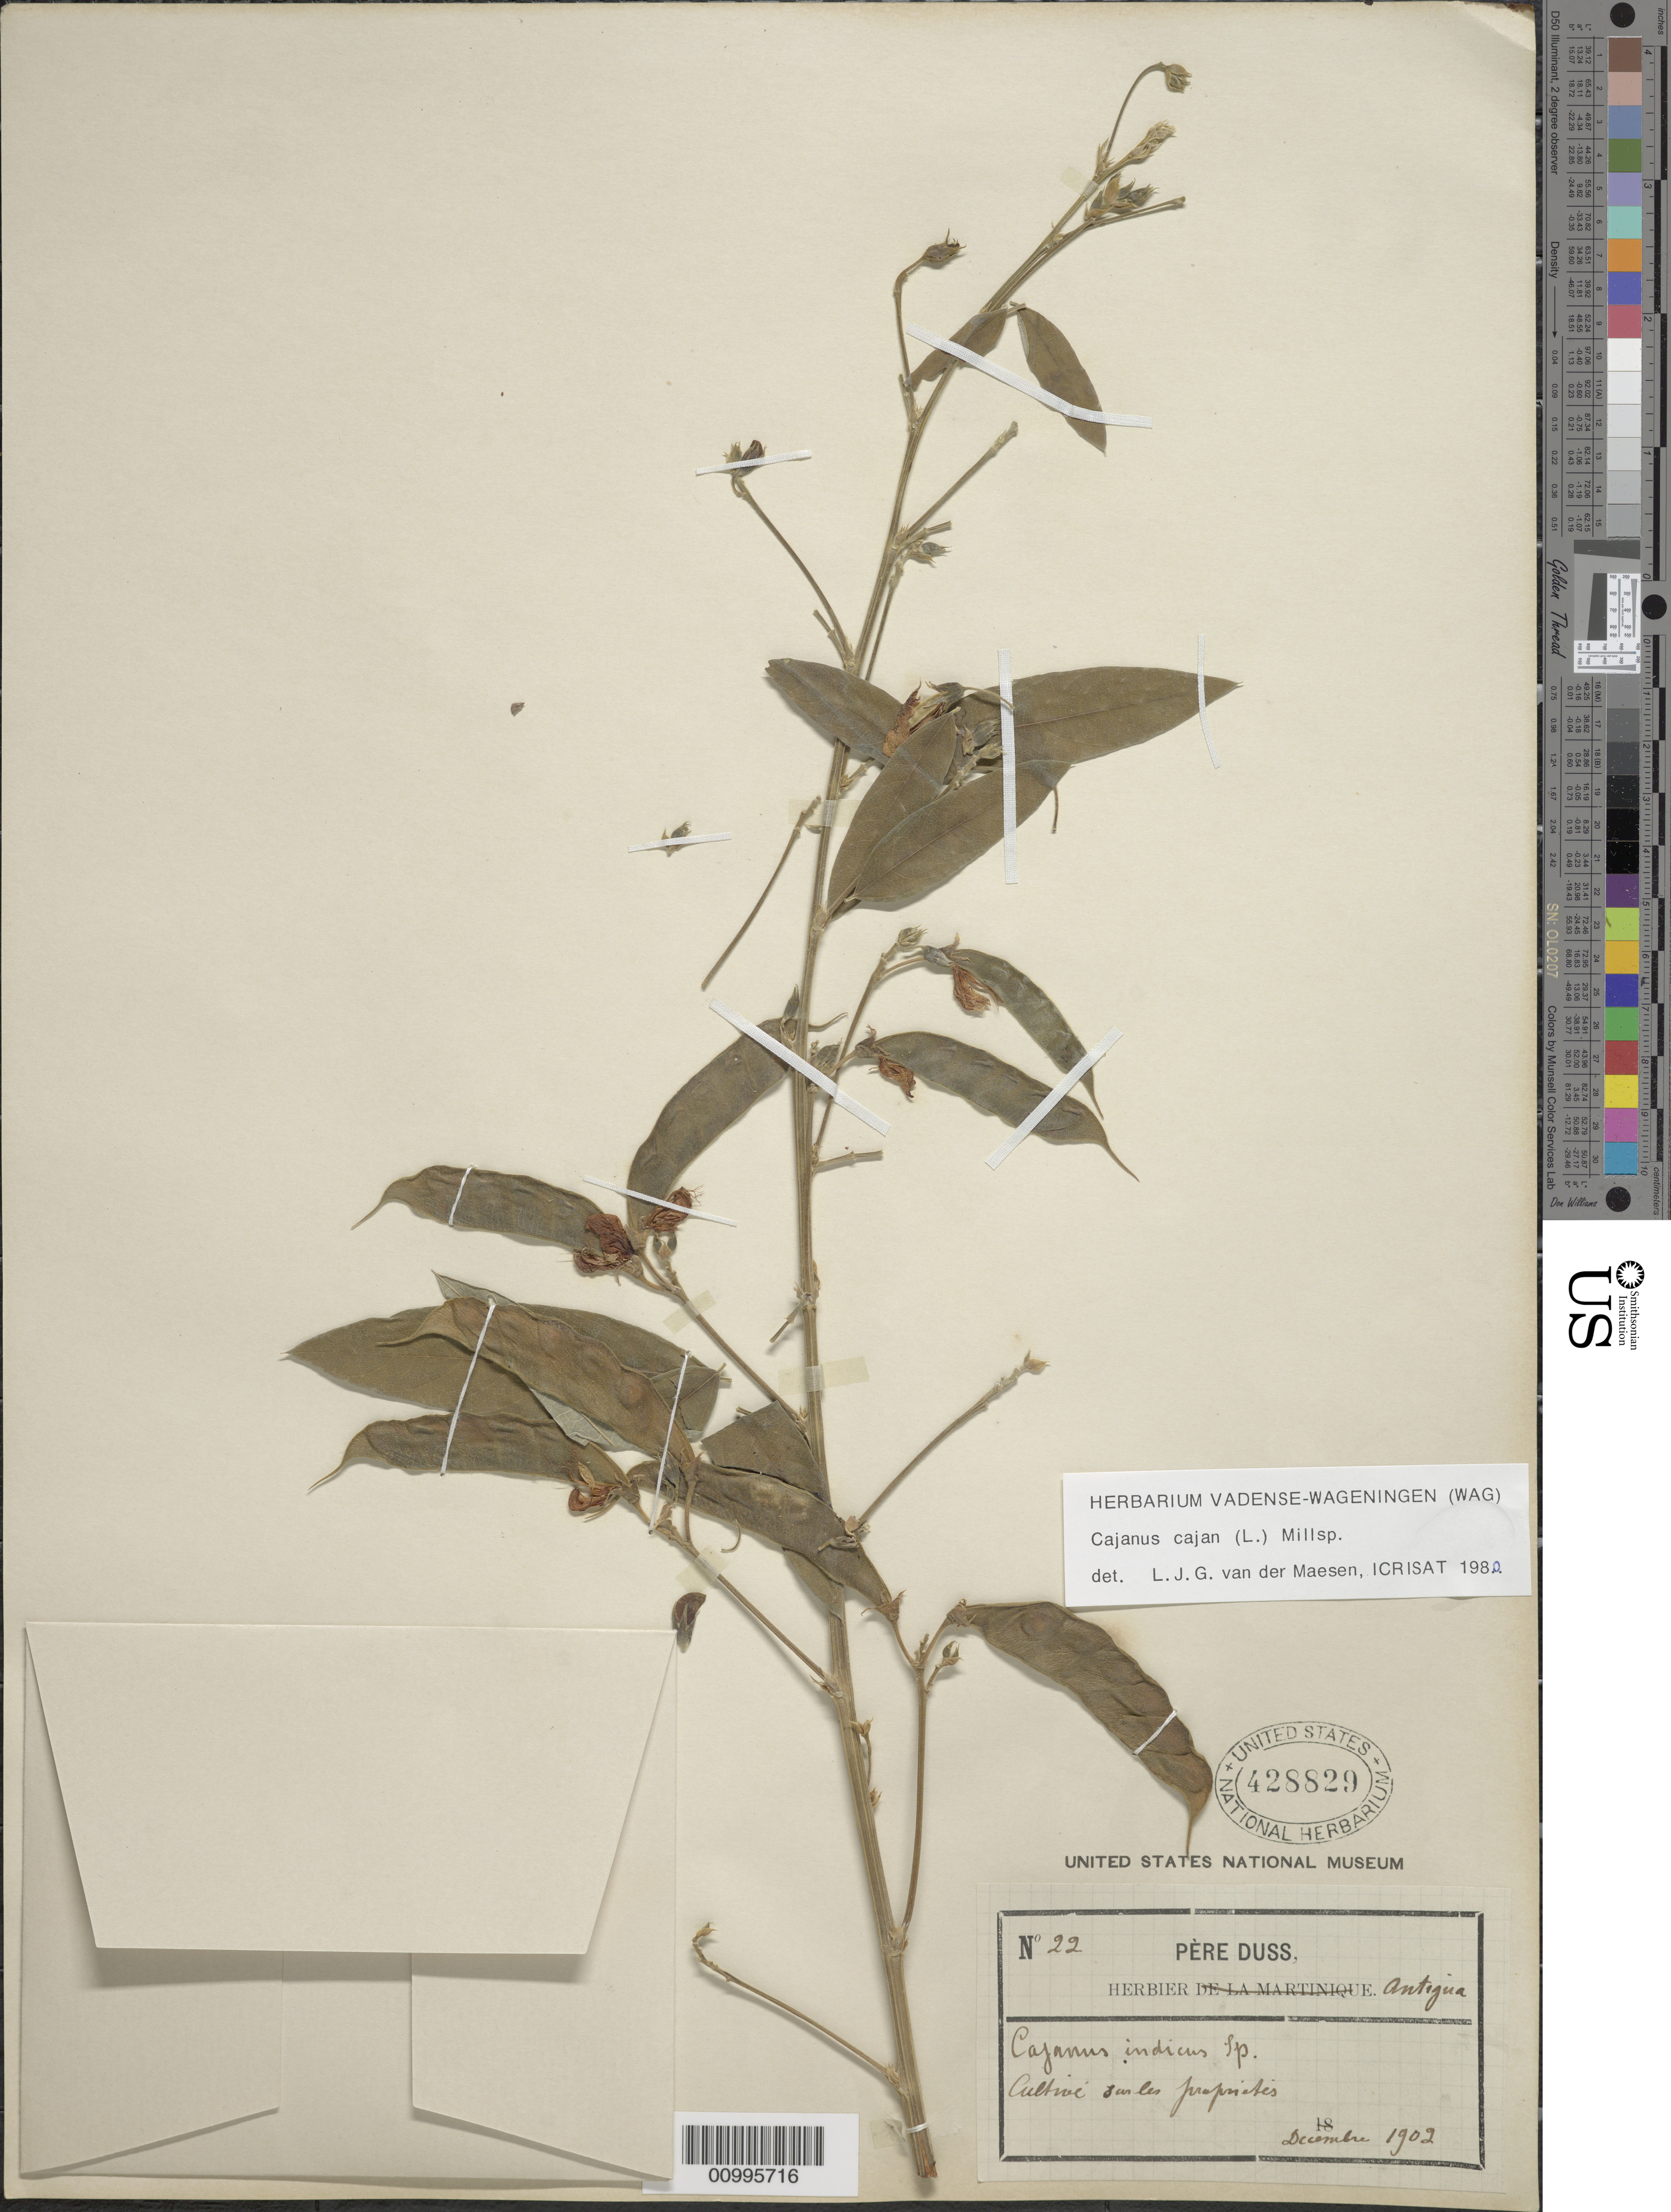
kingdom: Plantae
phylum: Tracheophyta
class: Magnoliopsida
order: Fabales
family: Fabaceae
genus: Cajanus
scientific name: Cajanus cajan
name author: (L.) Huth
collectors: Père Duss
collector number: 22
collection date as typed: Dec 1902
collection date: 1902-12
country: Antigua and Barbuda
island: Leeward Is.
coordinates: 0 N, 0 E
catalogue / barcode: US 428829